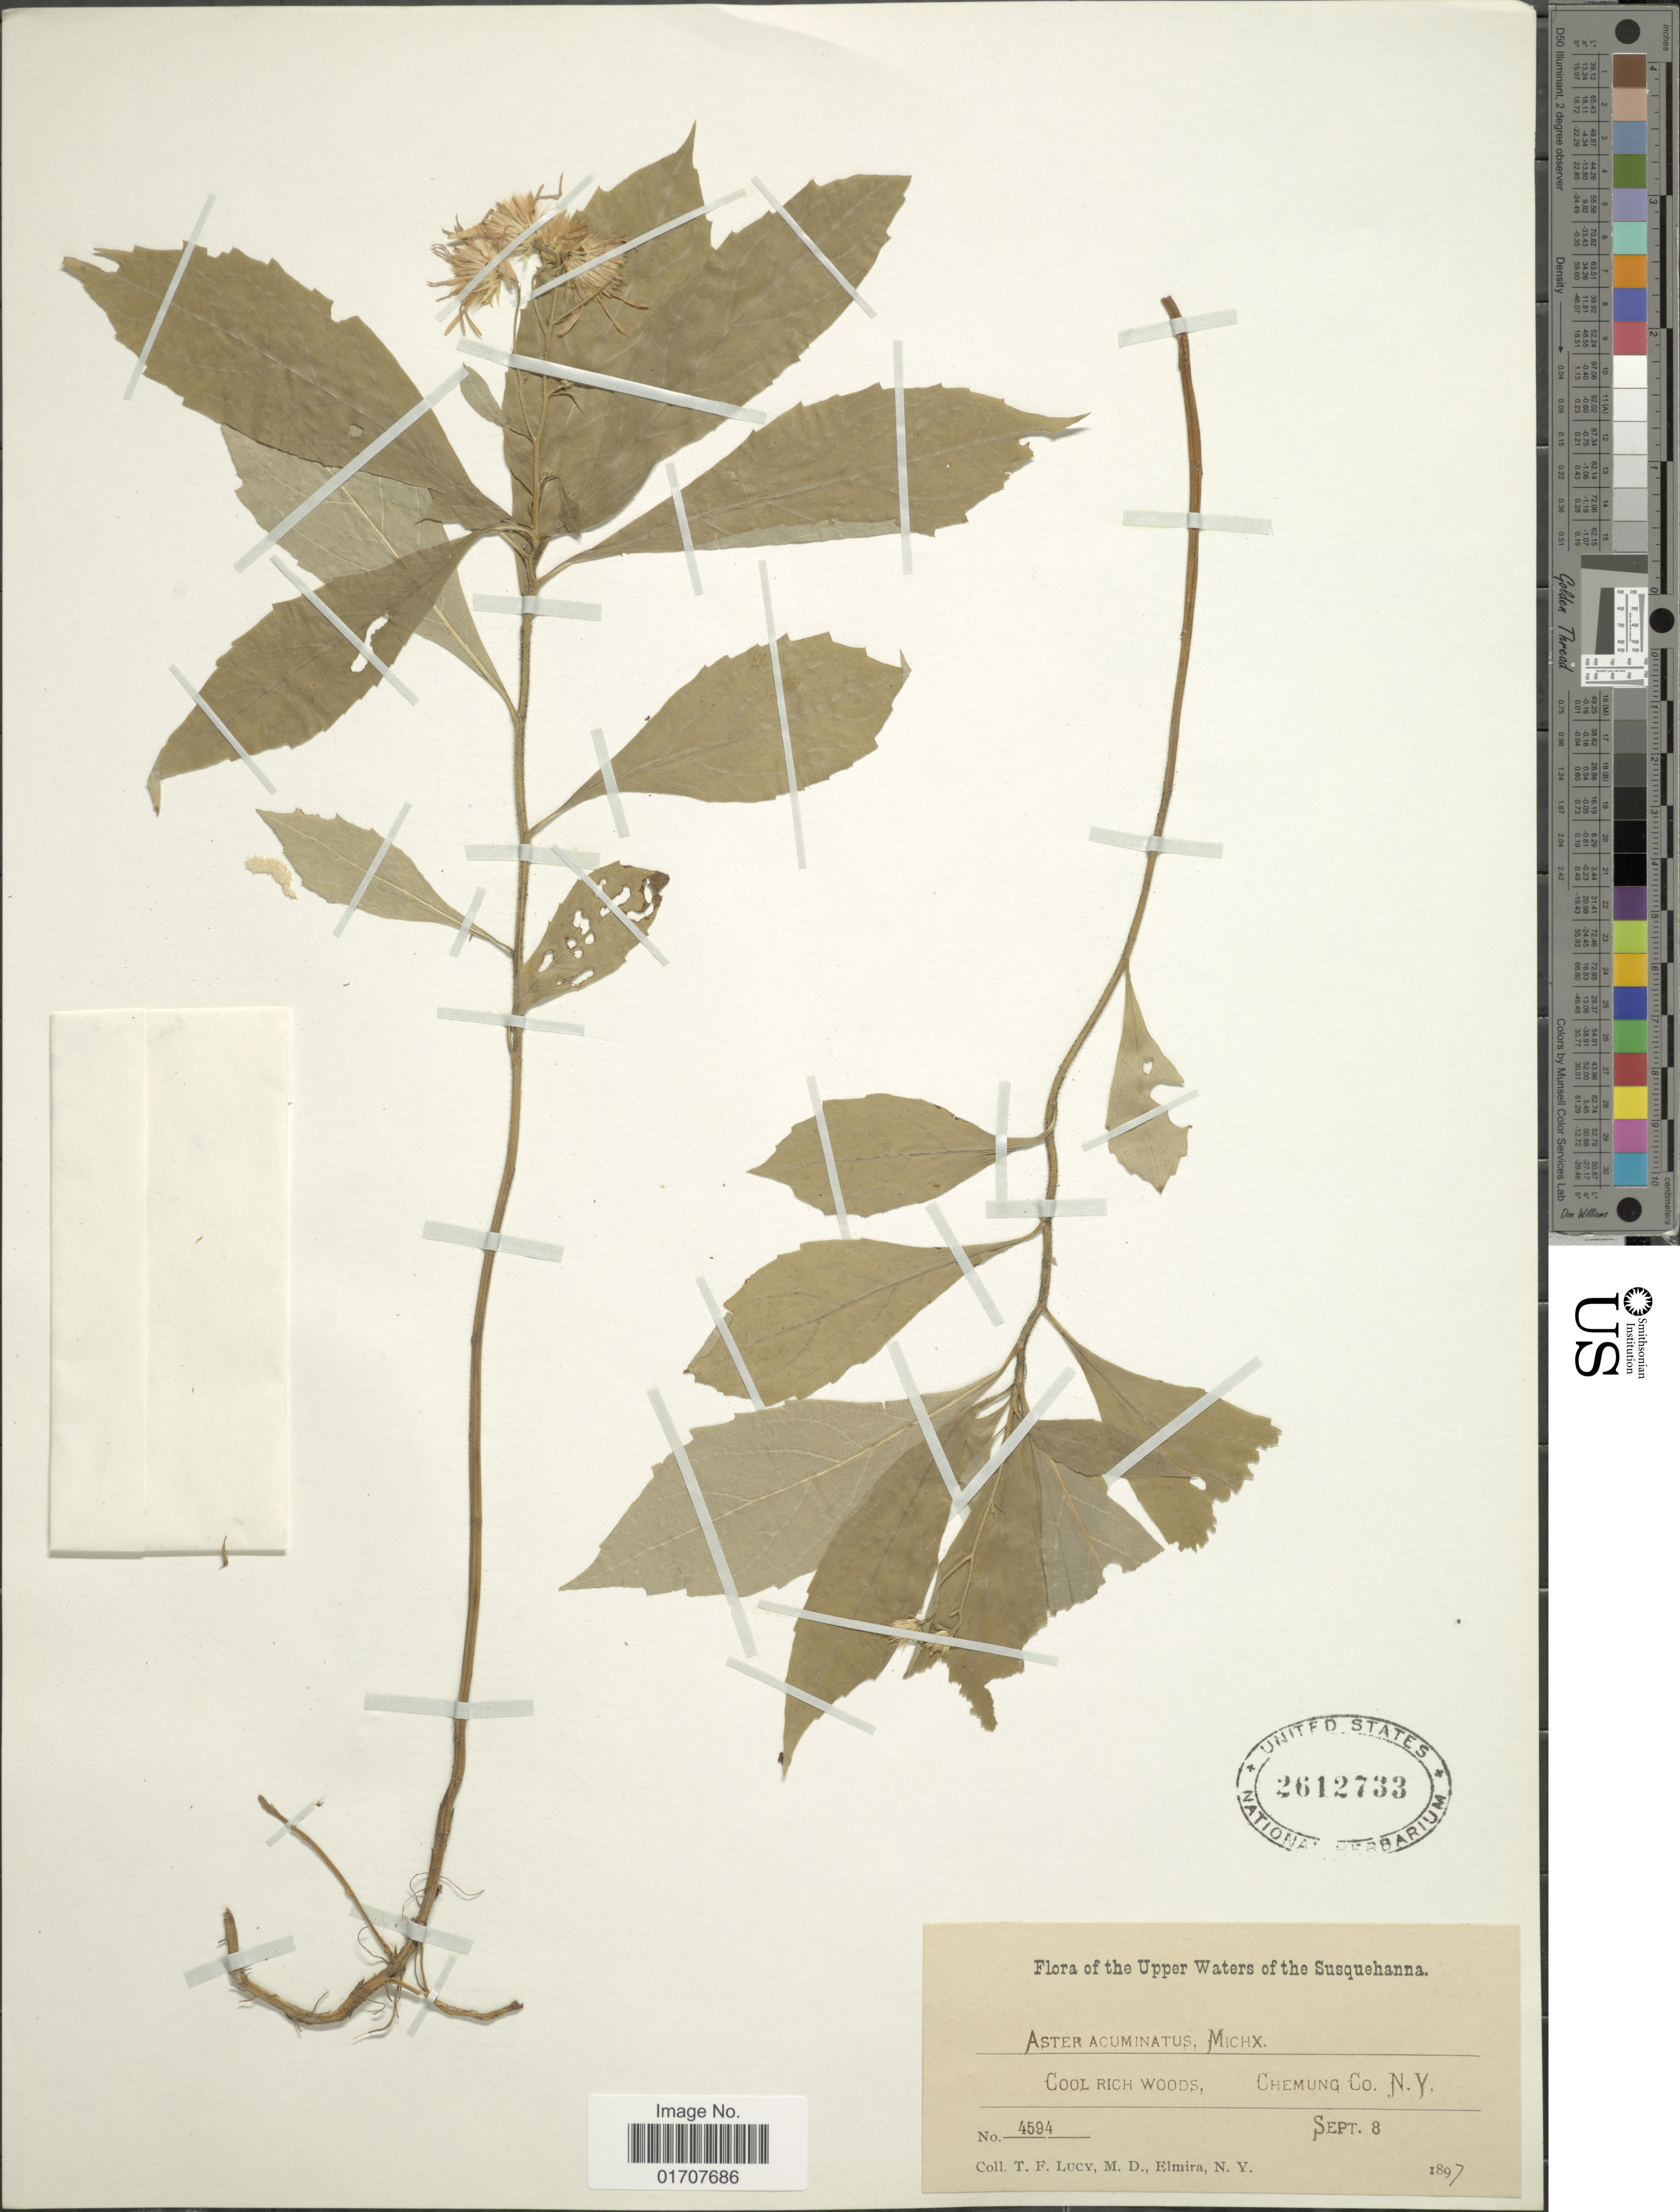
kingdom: Plantae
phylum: Tracheophyta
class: Magnoliopsida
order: Asterales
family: Asteraceae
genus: Oclemena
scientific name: Oclemena acuminata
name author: (Michx.) Greene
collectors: T. Lucy & M. Elmira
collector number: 4594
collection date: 1897-09-08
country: United States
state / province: New York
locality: Cool rich woods, Chemung Co., N.Y.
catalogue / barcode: US 2612733